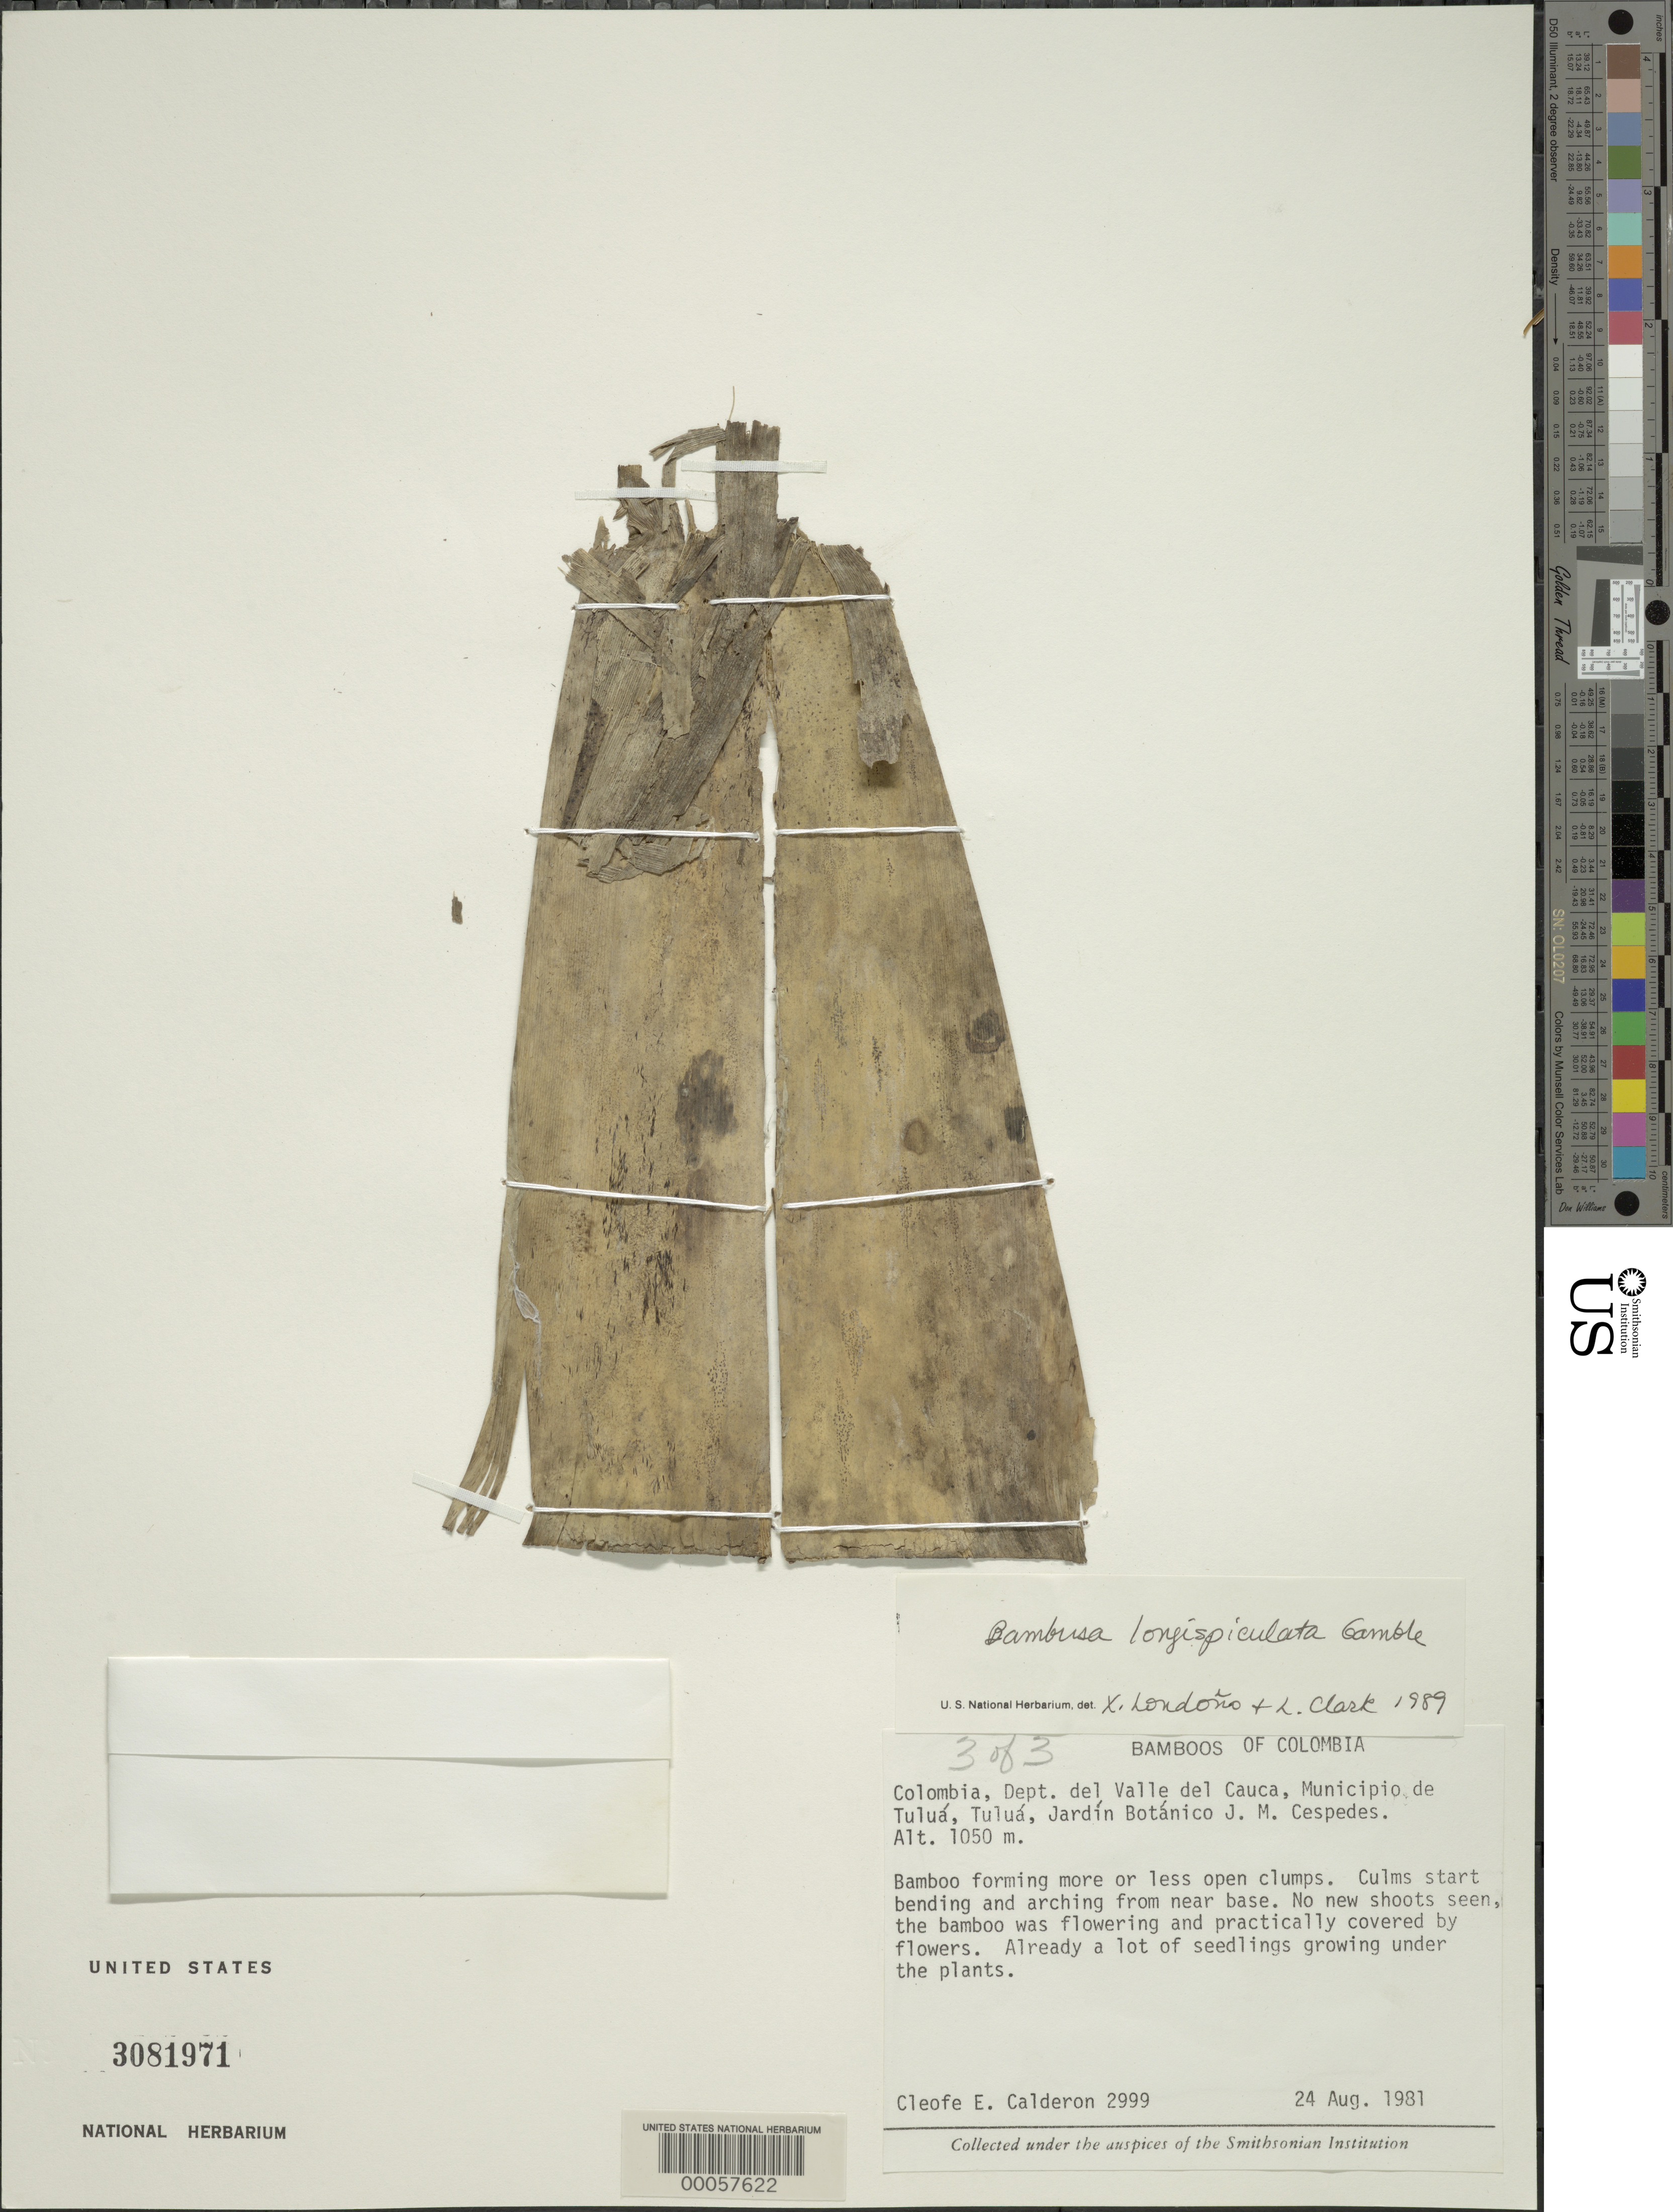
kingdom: Plantae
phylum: Tracheophyta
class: Liliopsida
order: Poales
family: Poaceae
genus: Bambusa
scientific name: Bambusa longispiculata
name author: Gamble ex Brandis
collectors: C. E. Calderón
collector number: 2999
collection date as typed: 24 Aug 1981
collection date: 1981-08-24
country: Colombia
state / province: Valle del Cauca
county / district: Tuluá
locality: Jardin Botanico J.M. Cespedes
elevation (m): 1050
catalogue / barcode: US 3081971